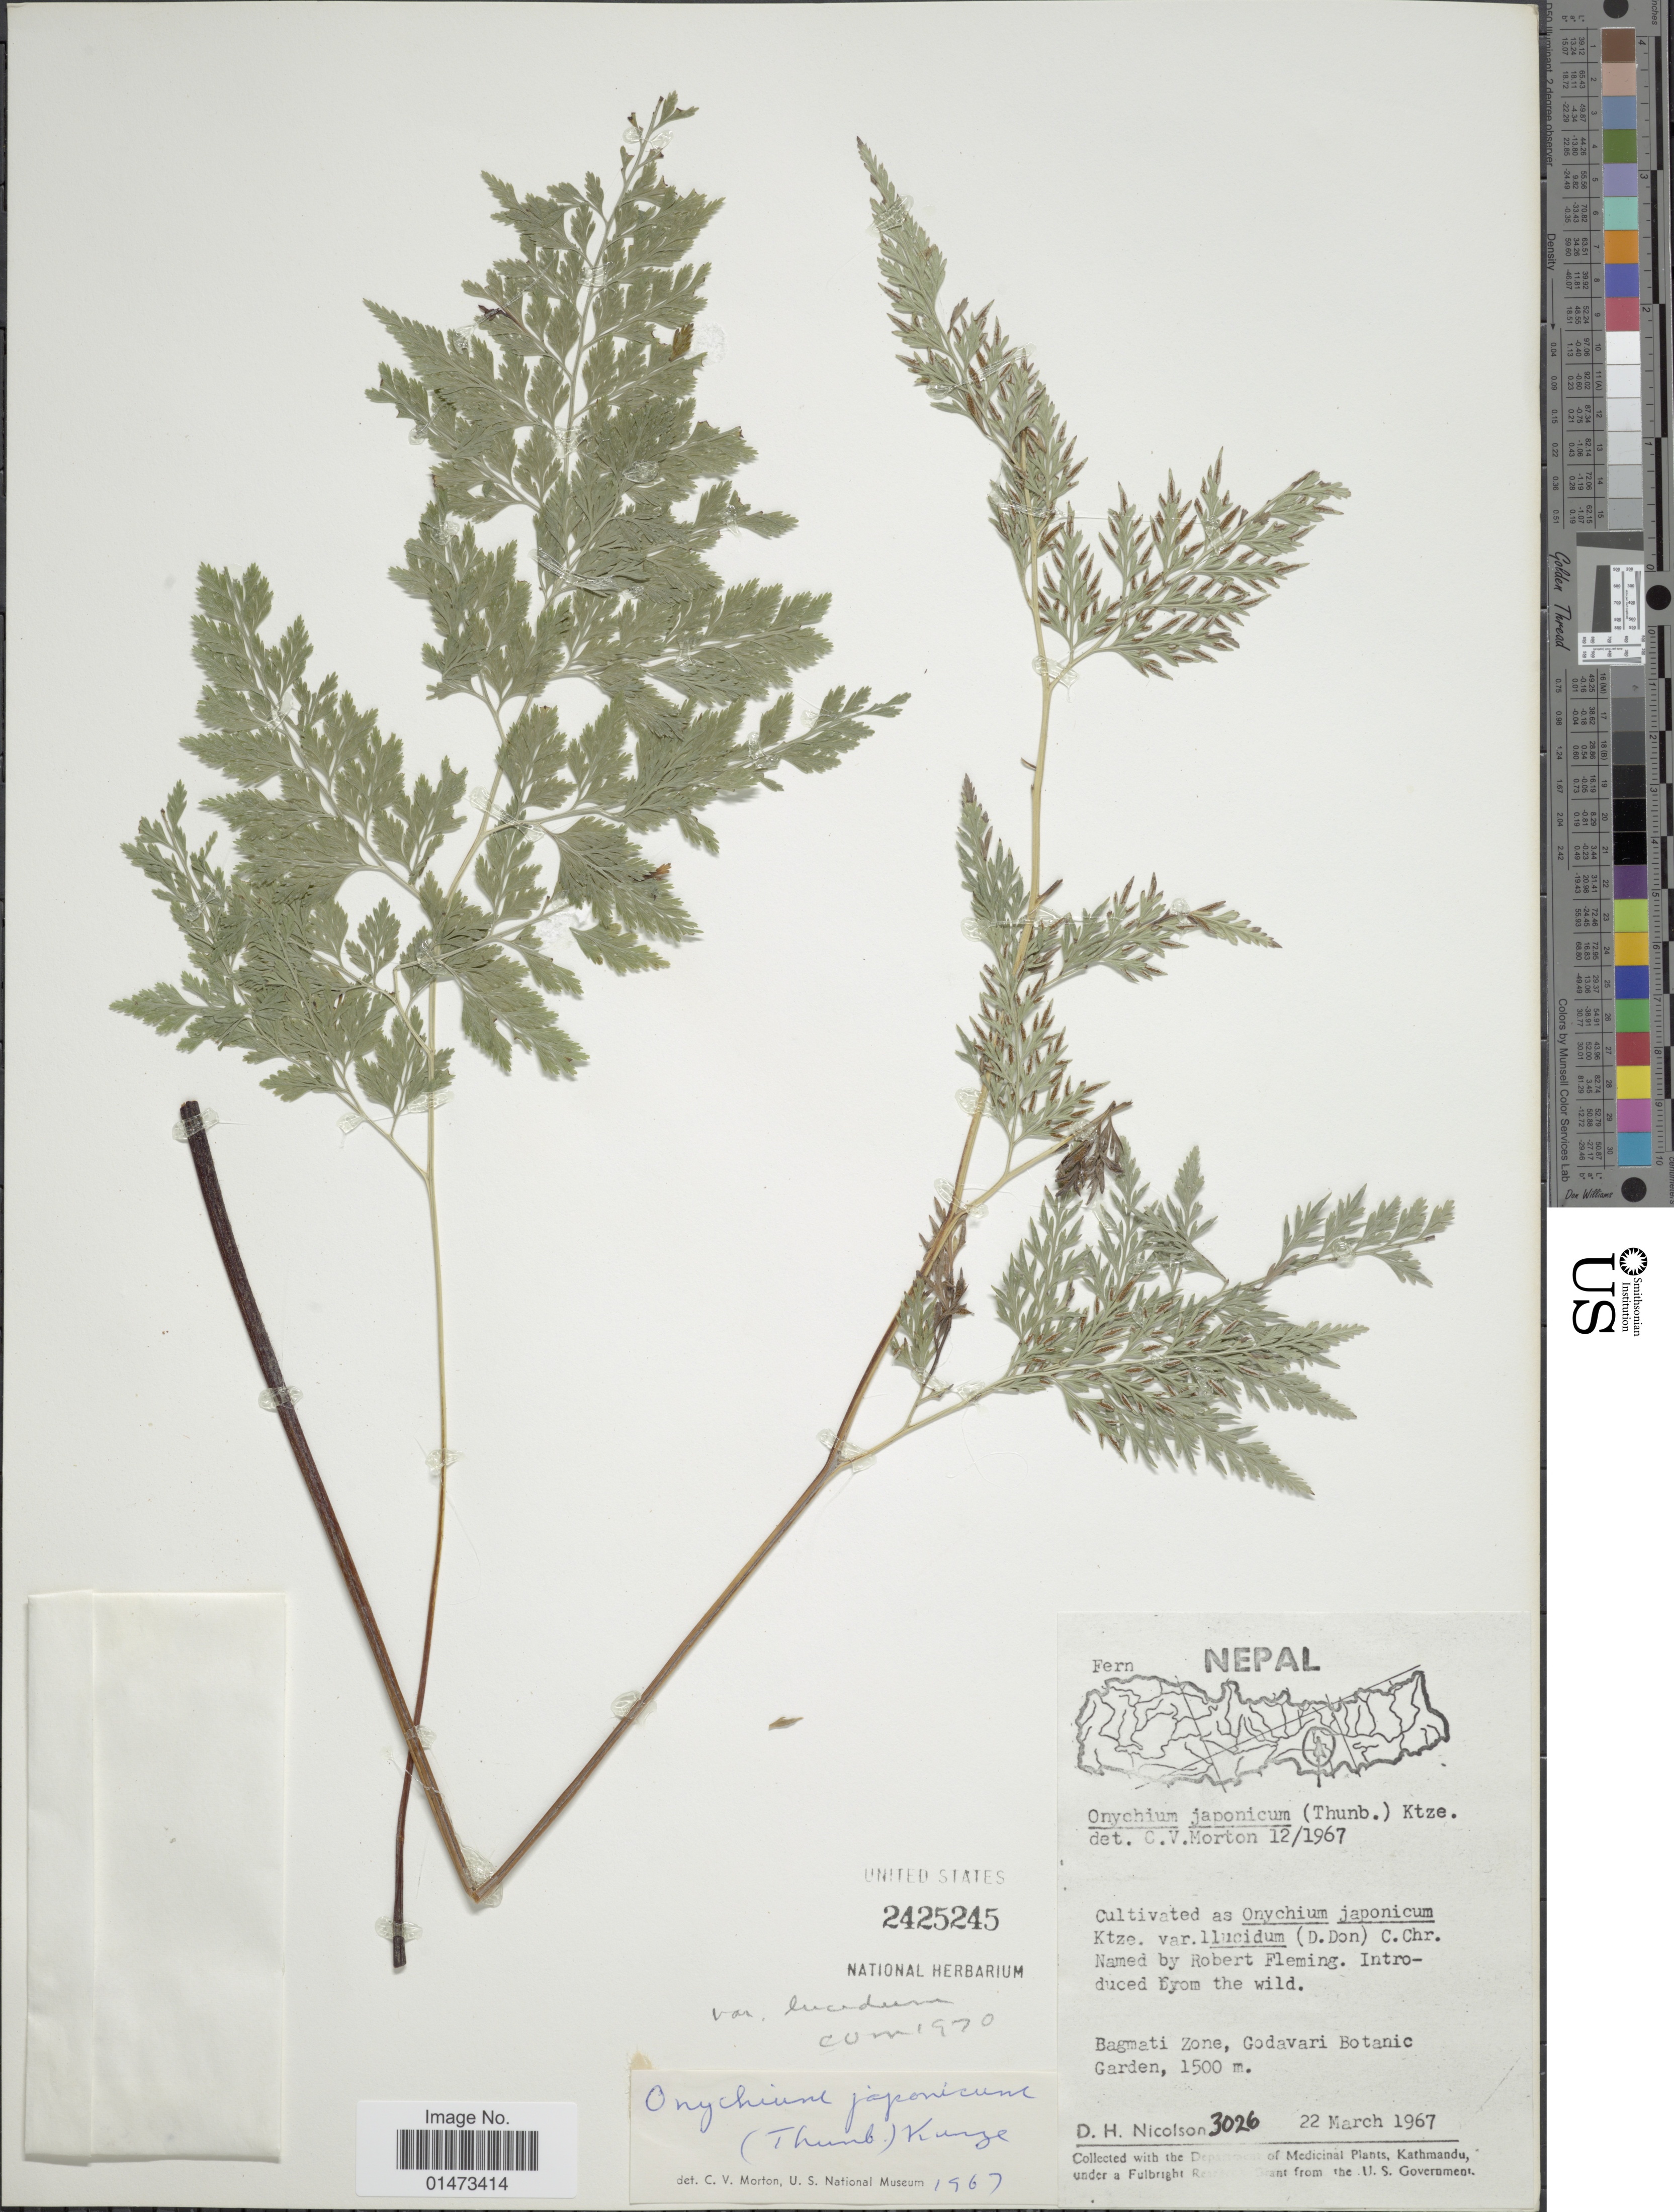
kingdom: Plantae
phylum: Tracheophyta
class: Polypodiopsida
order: Polypodiales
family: Pteridaceae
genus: Onychium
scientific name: Onychium lucidum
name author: (D. Don) Spreng.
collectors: D. H. Nicolson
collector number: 3026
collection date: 1967-03-22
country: Nepal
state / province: Bagmati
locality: Bagmati Zone, Godavari Botanic Garden.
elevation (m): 1500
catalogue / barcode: US 2425245